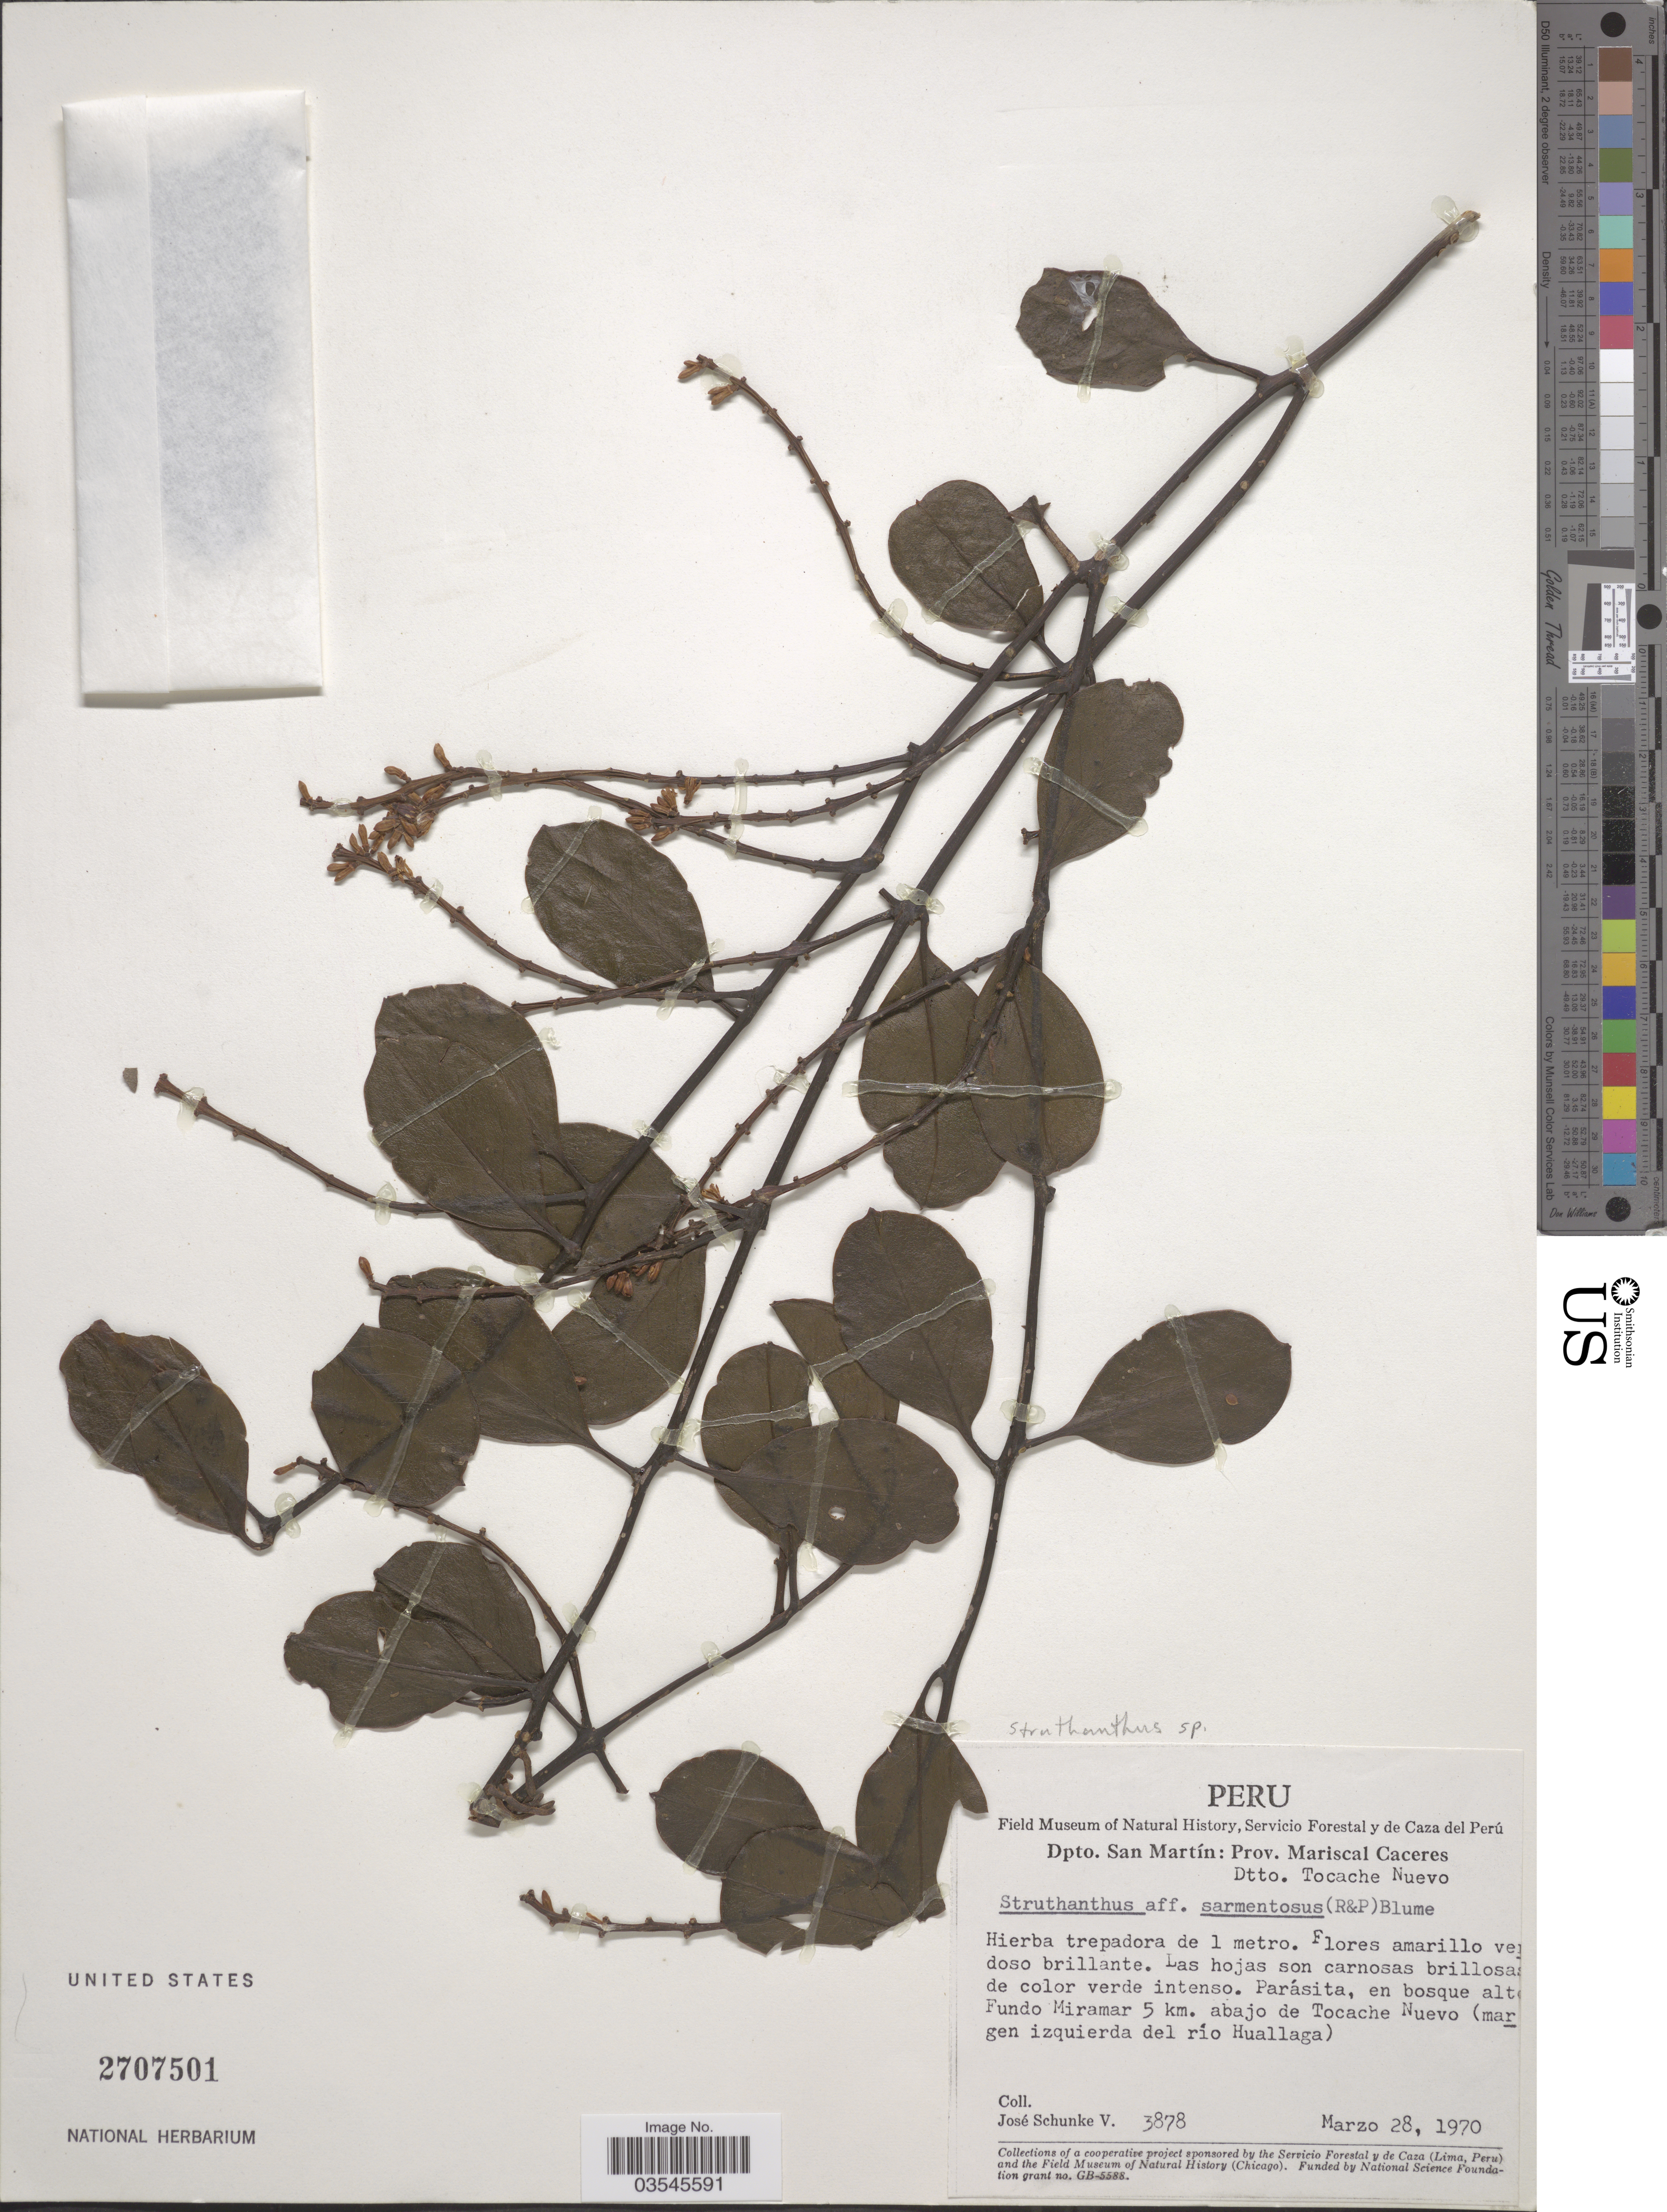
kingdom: Plantae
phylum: Tracheophyta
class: Magnoliopsida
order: Santalales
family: Loranthaceae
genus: Struthanthus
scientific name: Struthanthus sp.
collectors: J. Schunke Vigo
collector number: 3878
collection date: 1970-03-28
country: Peru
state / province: San Martín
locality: Dpto. San Martín: Prov. Mariscal Caceres. Dtto. Tocache. Fundo Miramar 5 km. abajo de Tocache Nuevo (margen izquierda del río Huallaga).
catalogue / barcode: US 2707501